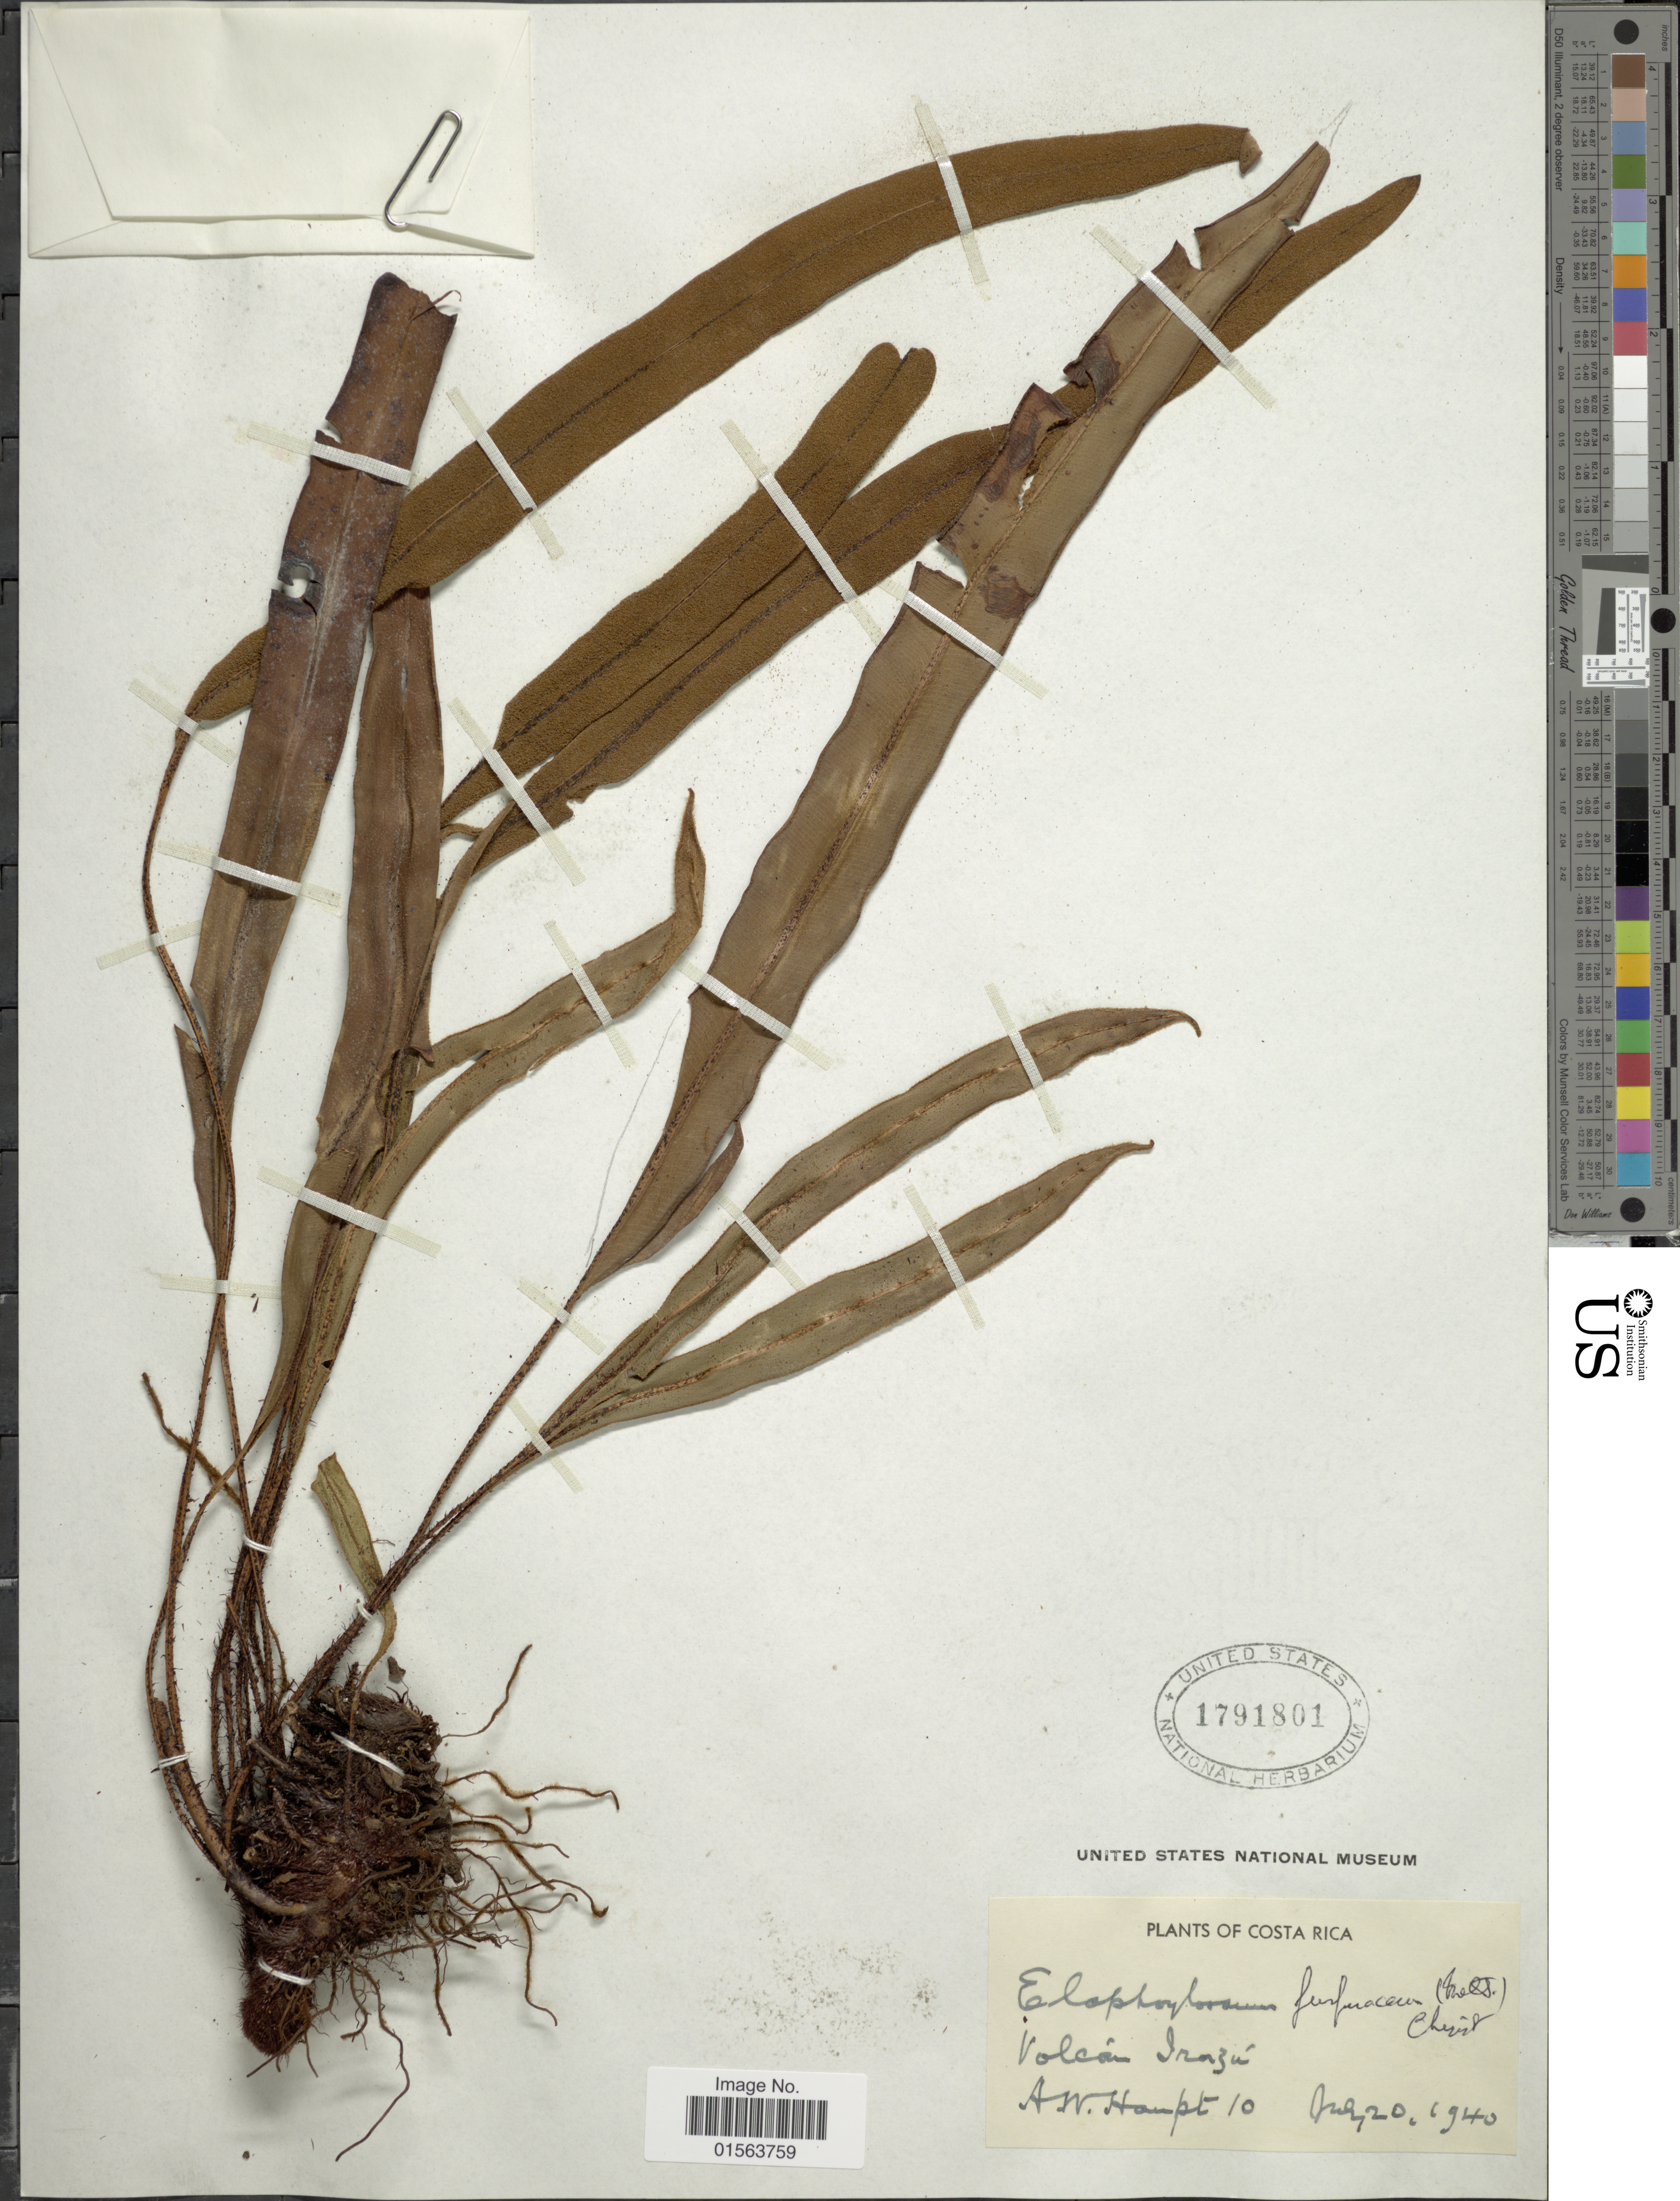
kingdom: Plantae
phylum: Tracheophyta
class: Polypodiopsida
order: Polypodiales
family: Dryopteridaceae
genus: Elaphoglossum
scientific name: Elaphoglossum furfuraceum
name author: (Mett. ex Kuhn) Christ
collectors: A. Haupt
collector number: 10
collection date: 1940-07-20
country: Costa Rica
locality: Volcan Irazu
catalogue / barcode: US 1791801